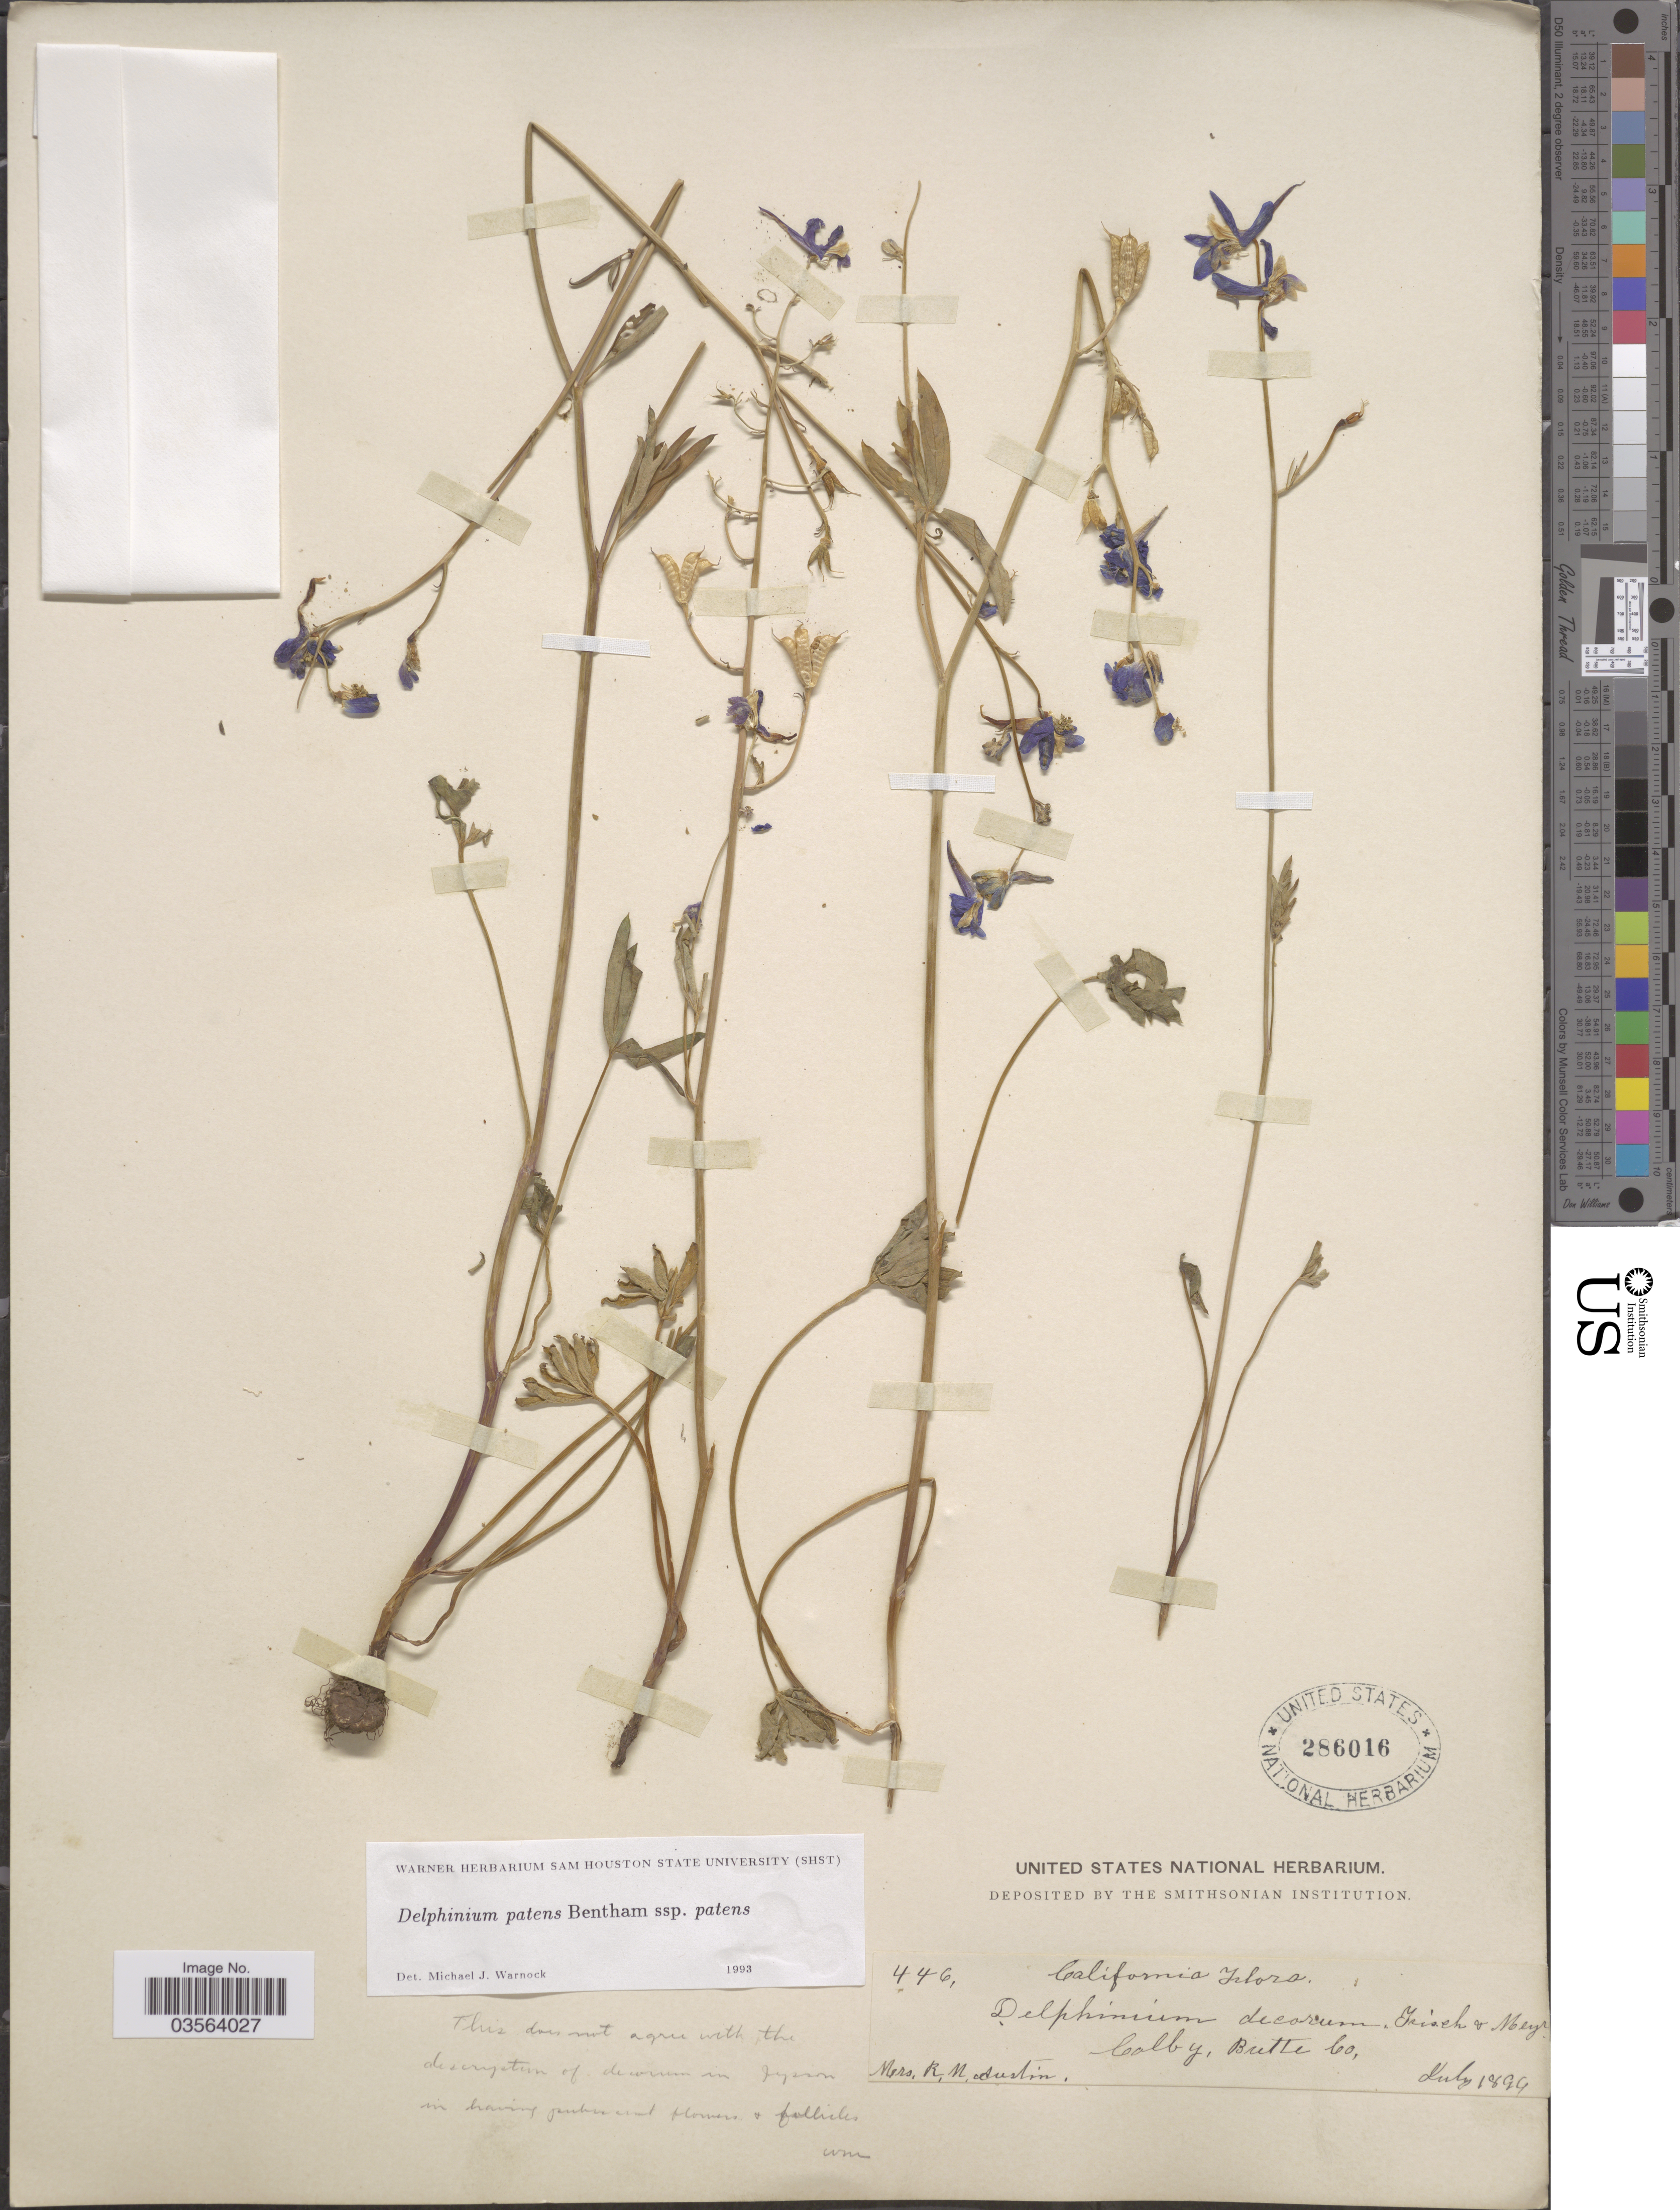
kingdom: Plantae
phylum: Tracheophyta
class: Magnoliopsida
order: Ranunculales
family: Ranunculaceae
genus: Delphinium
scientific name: Delphinium patens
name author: Benth.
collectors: R. Austin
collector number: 446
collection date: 1899-07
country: United States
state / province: California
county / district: Butte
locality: Colby, Butte Co.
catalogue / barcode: US 286016